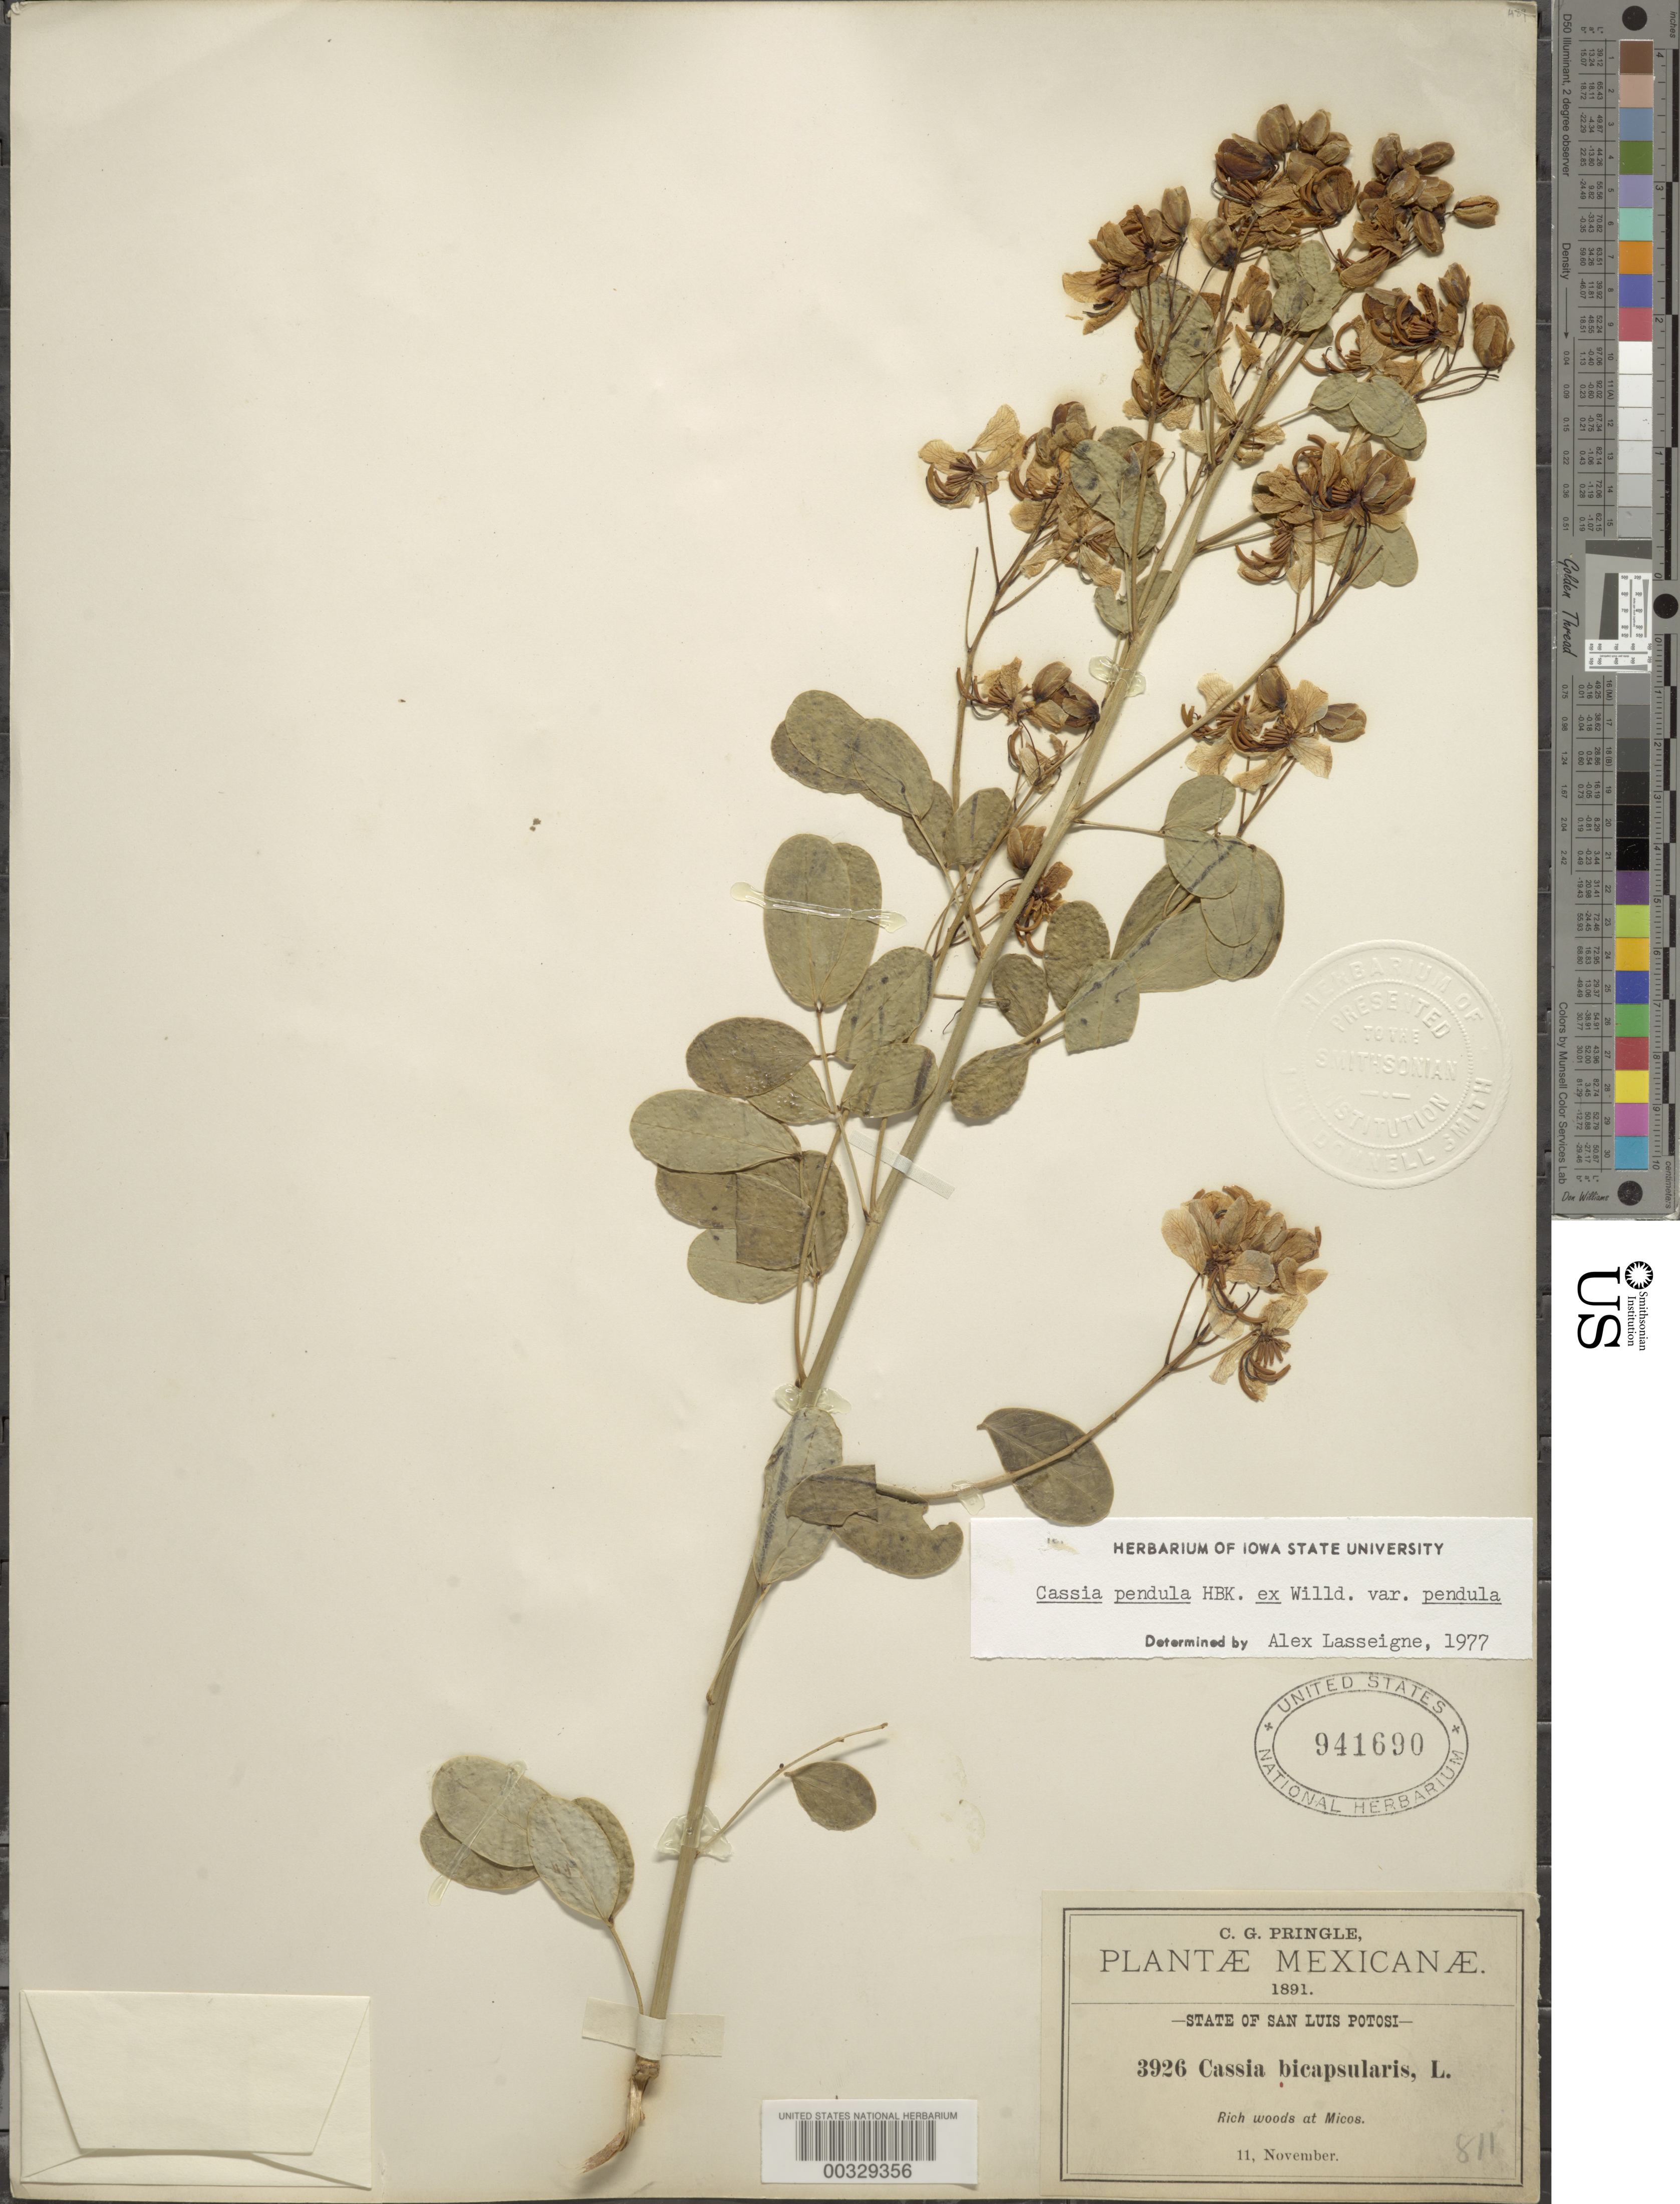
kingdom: Plantae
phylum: Tracheophyta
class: Magnoliopsida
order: Fabales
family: Fabaceae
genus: Senna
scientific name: Senna pendula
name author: (Humb. & Bonpl. ex Willd.) H.S. Irwin & Barneby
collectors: C. G. Pringle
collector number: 3926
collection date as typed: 11 Nov 1891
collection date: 1891-11-11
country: Mexico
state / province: San Luis Potosí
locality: At micos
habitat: Rich woods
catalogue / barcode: US 941690